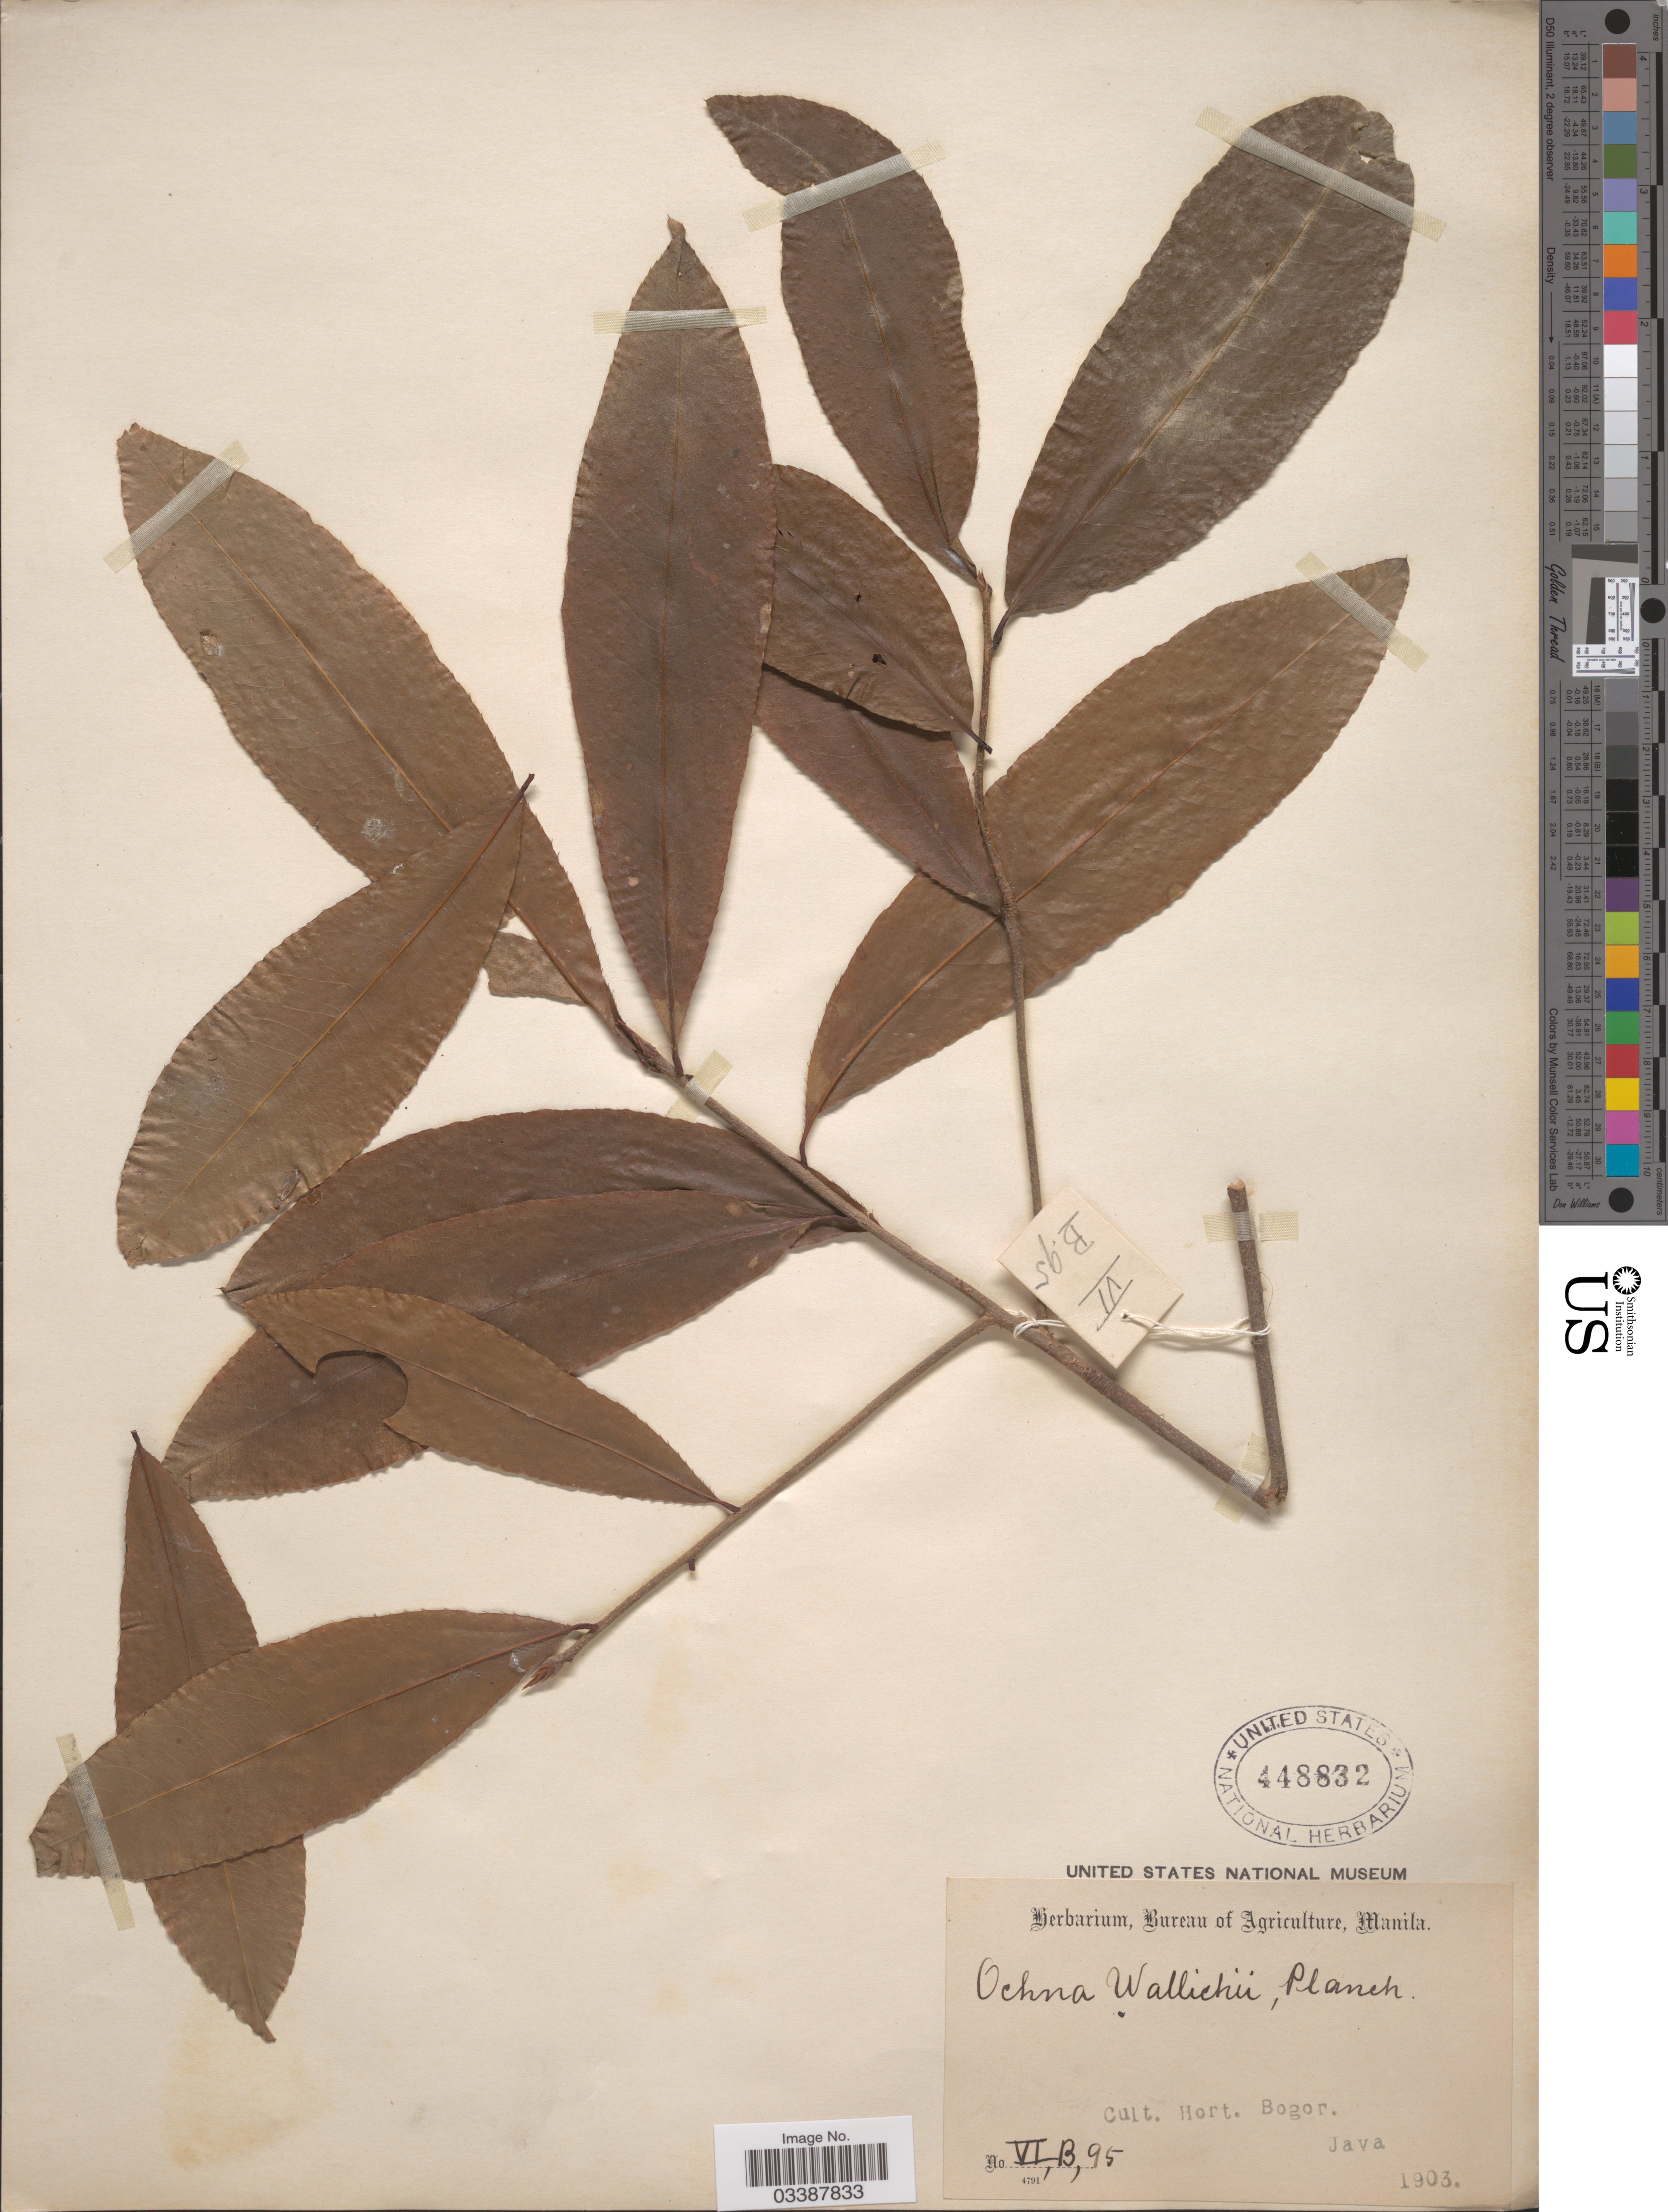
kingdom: Plantae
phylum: Tracheophyta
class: Magnoliopsida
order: Malpighiales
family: Ochnaceae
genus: Ochna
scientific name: Ochna wallichii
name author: Planch.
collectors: ex Herb. Bur. Agric. Manila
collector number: VI, B, 95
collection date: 1903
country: Indonesia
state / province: Java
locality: Cult. Hort. Bogor.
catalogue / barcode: US 448832